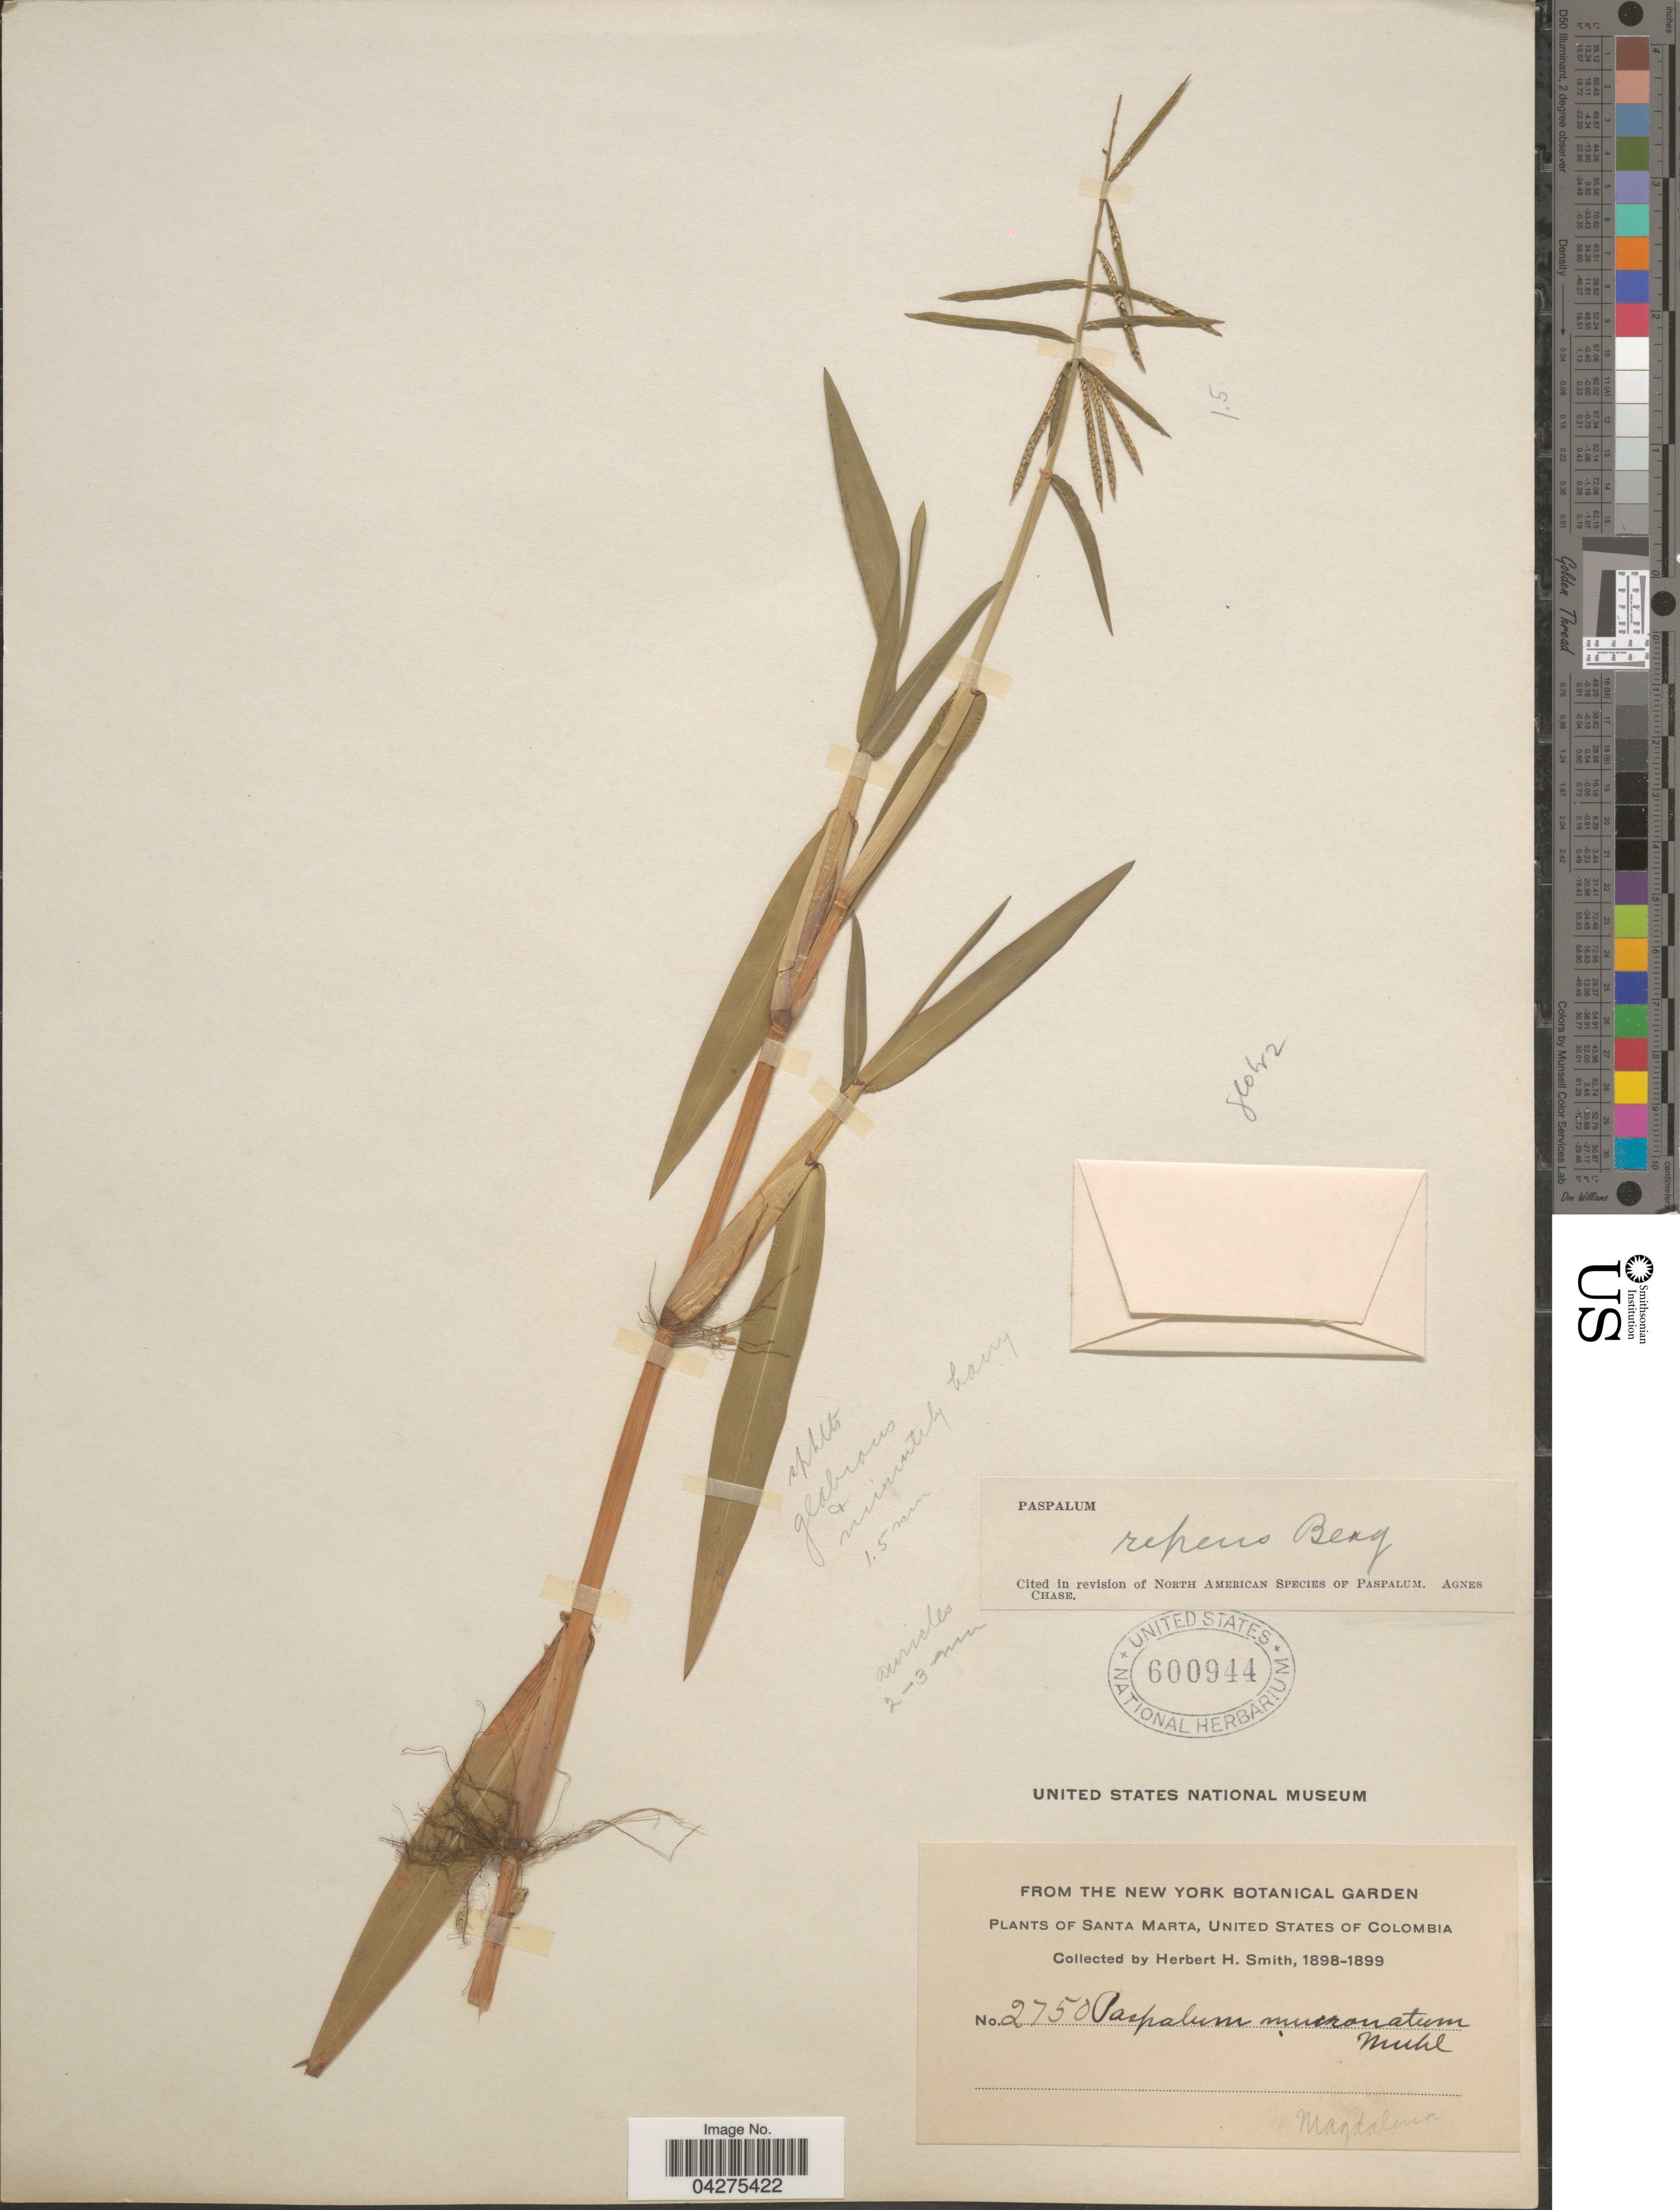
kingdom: Plantae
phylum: Tracheophyta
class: Liliopsida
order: Poales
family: Poaceae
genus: Paspalum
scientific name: Paspalum repens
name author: P.J. Bergius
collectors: Herbert H. Smith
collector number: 2750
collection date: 1898/1899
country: Colombia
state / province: Magdalena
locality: Santa Marta, United States of Colombia.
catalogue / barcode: US 600944